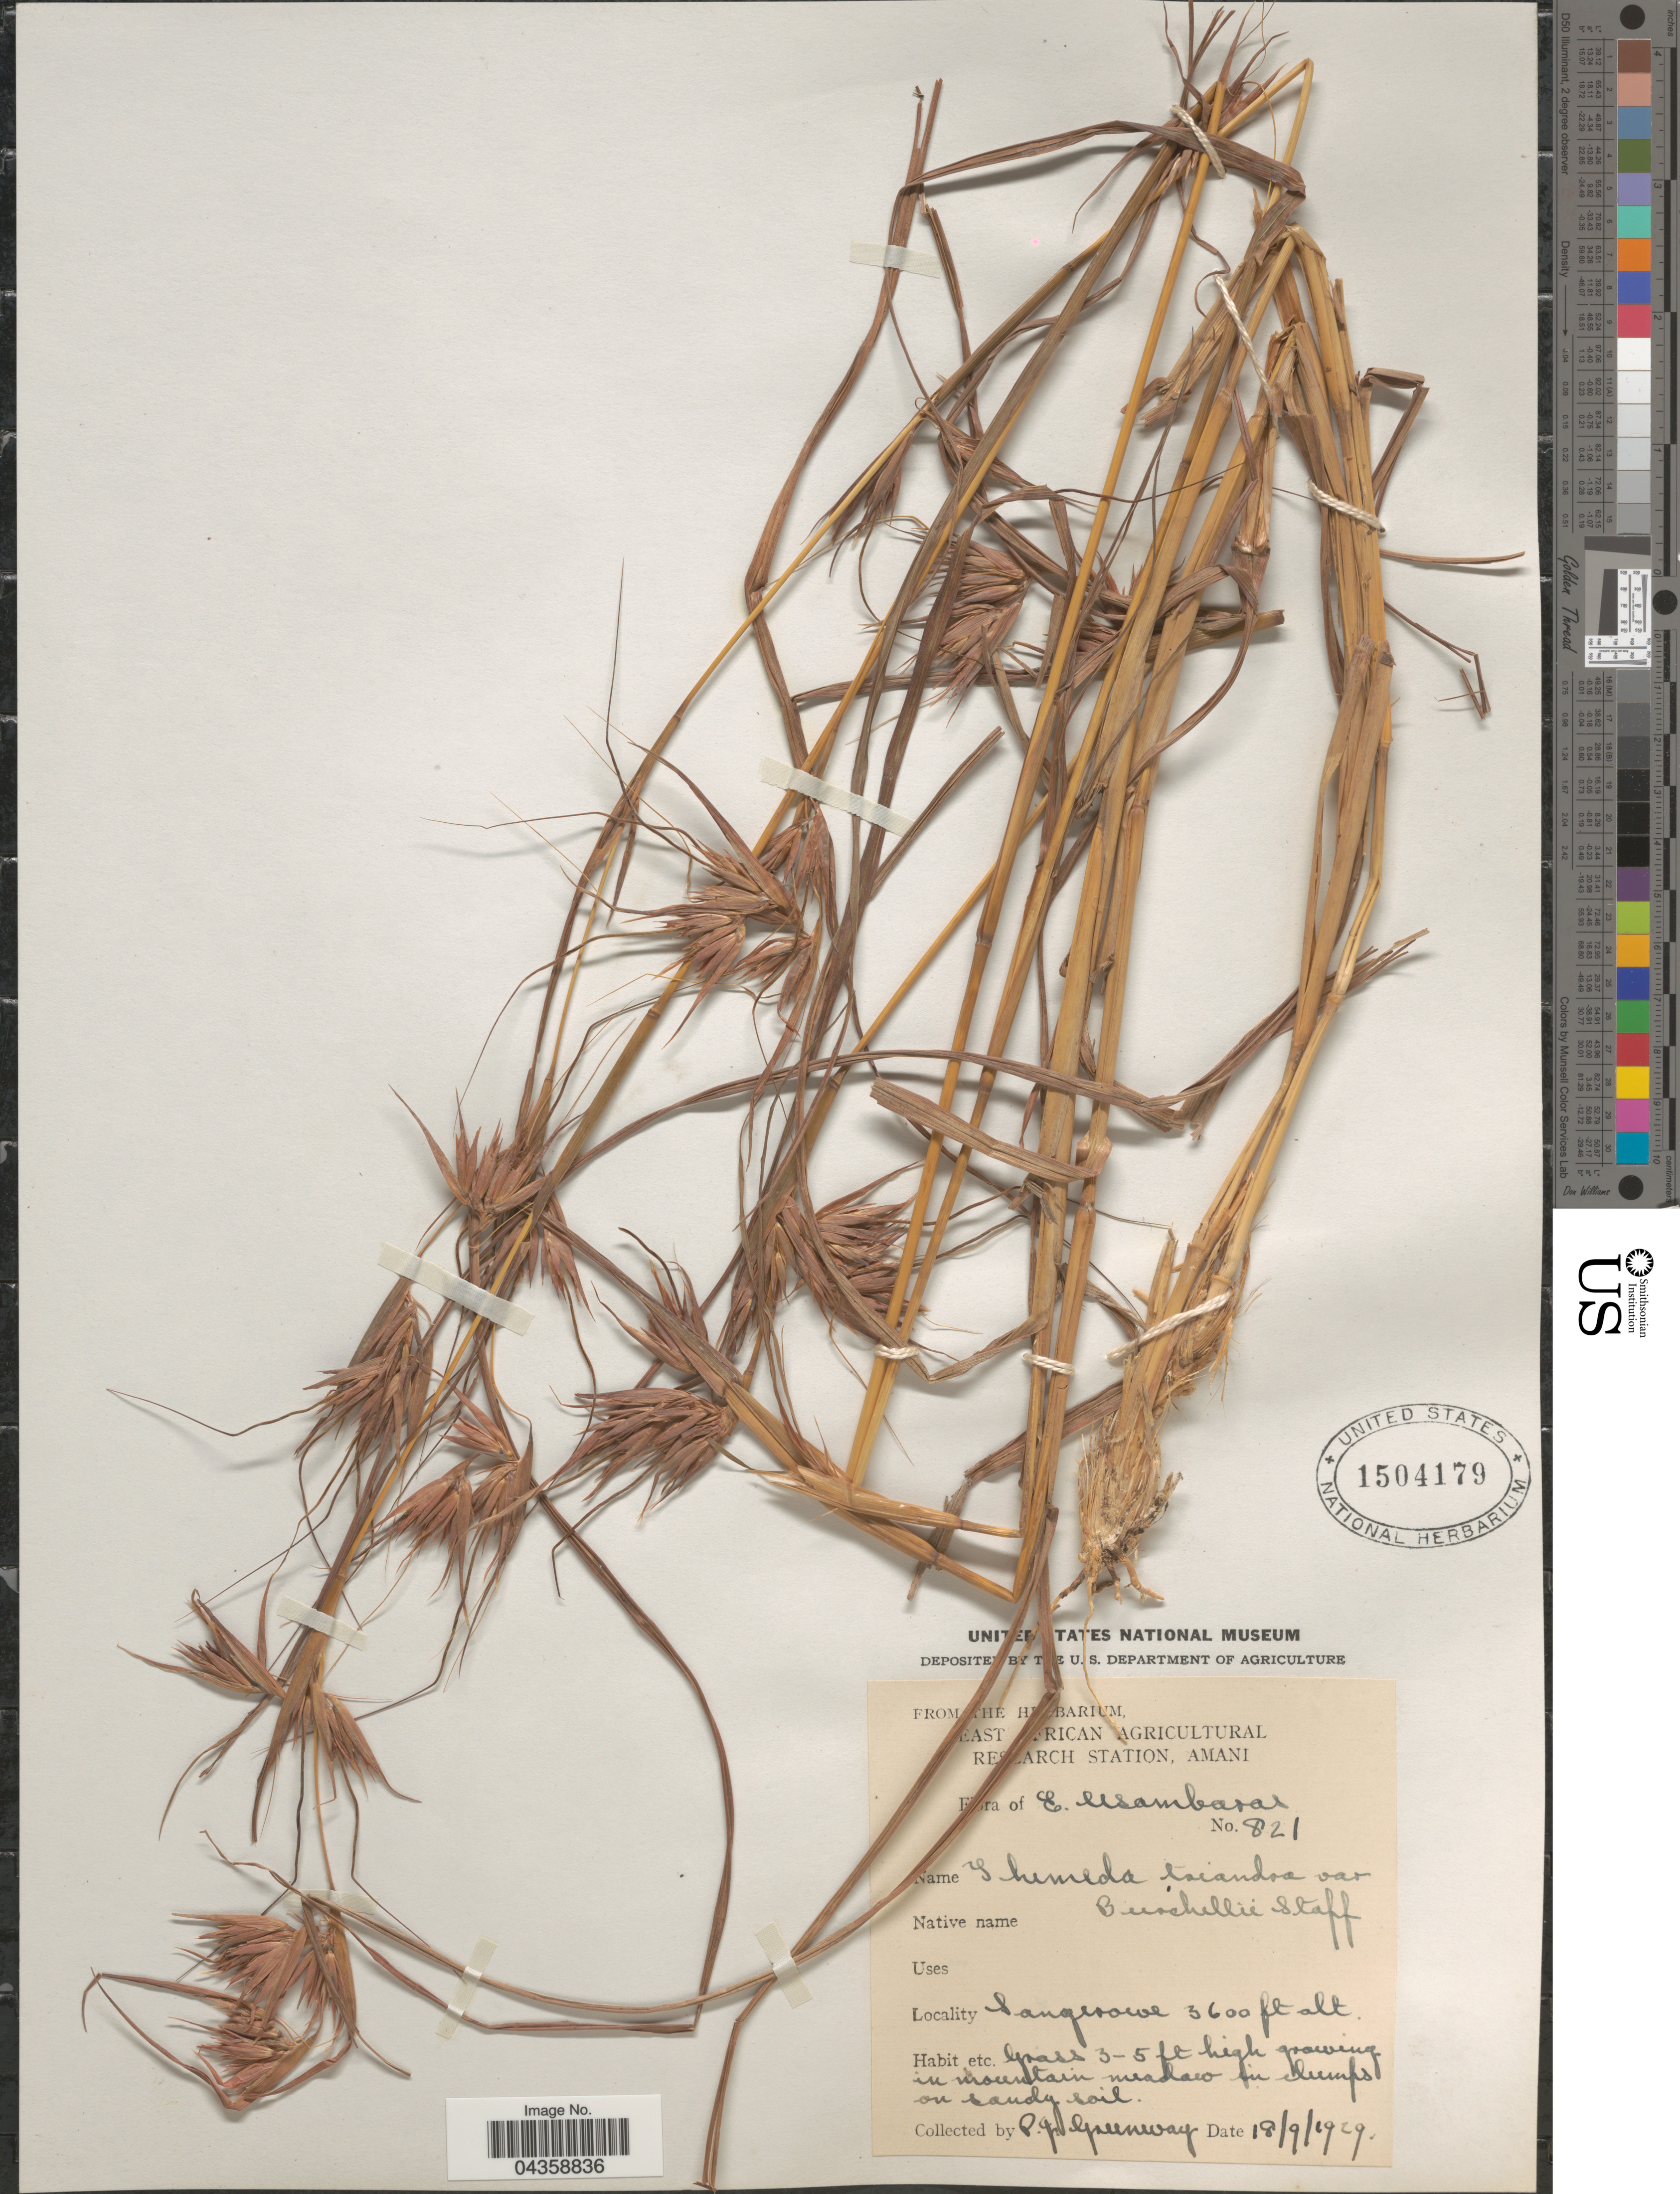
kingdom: Plantae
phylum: Tracheophyta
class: Liliopsida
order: Poales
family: Poaceae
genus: Themeda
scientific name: Themeda triandra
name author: Forssk.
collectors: P. J. Greenway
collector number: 821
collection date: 1929-09-18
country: Tanzania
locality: E. Usambaras. Sangerowe. In mountain meadow.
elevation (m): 1097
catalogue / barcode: US 1504179